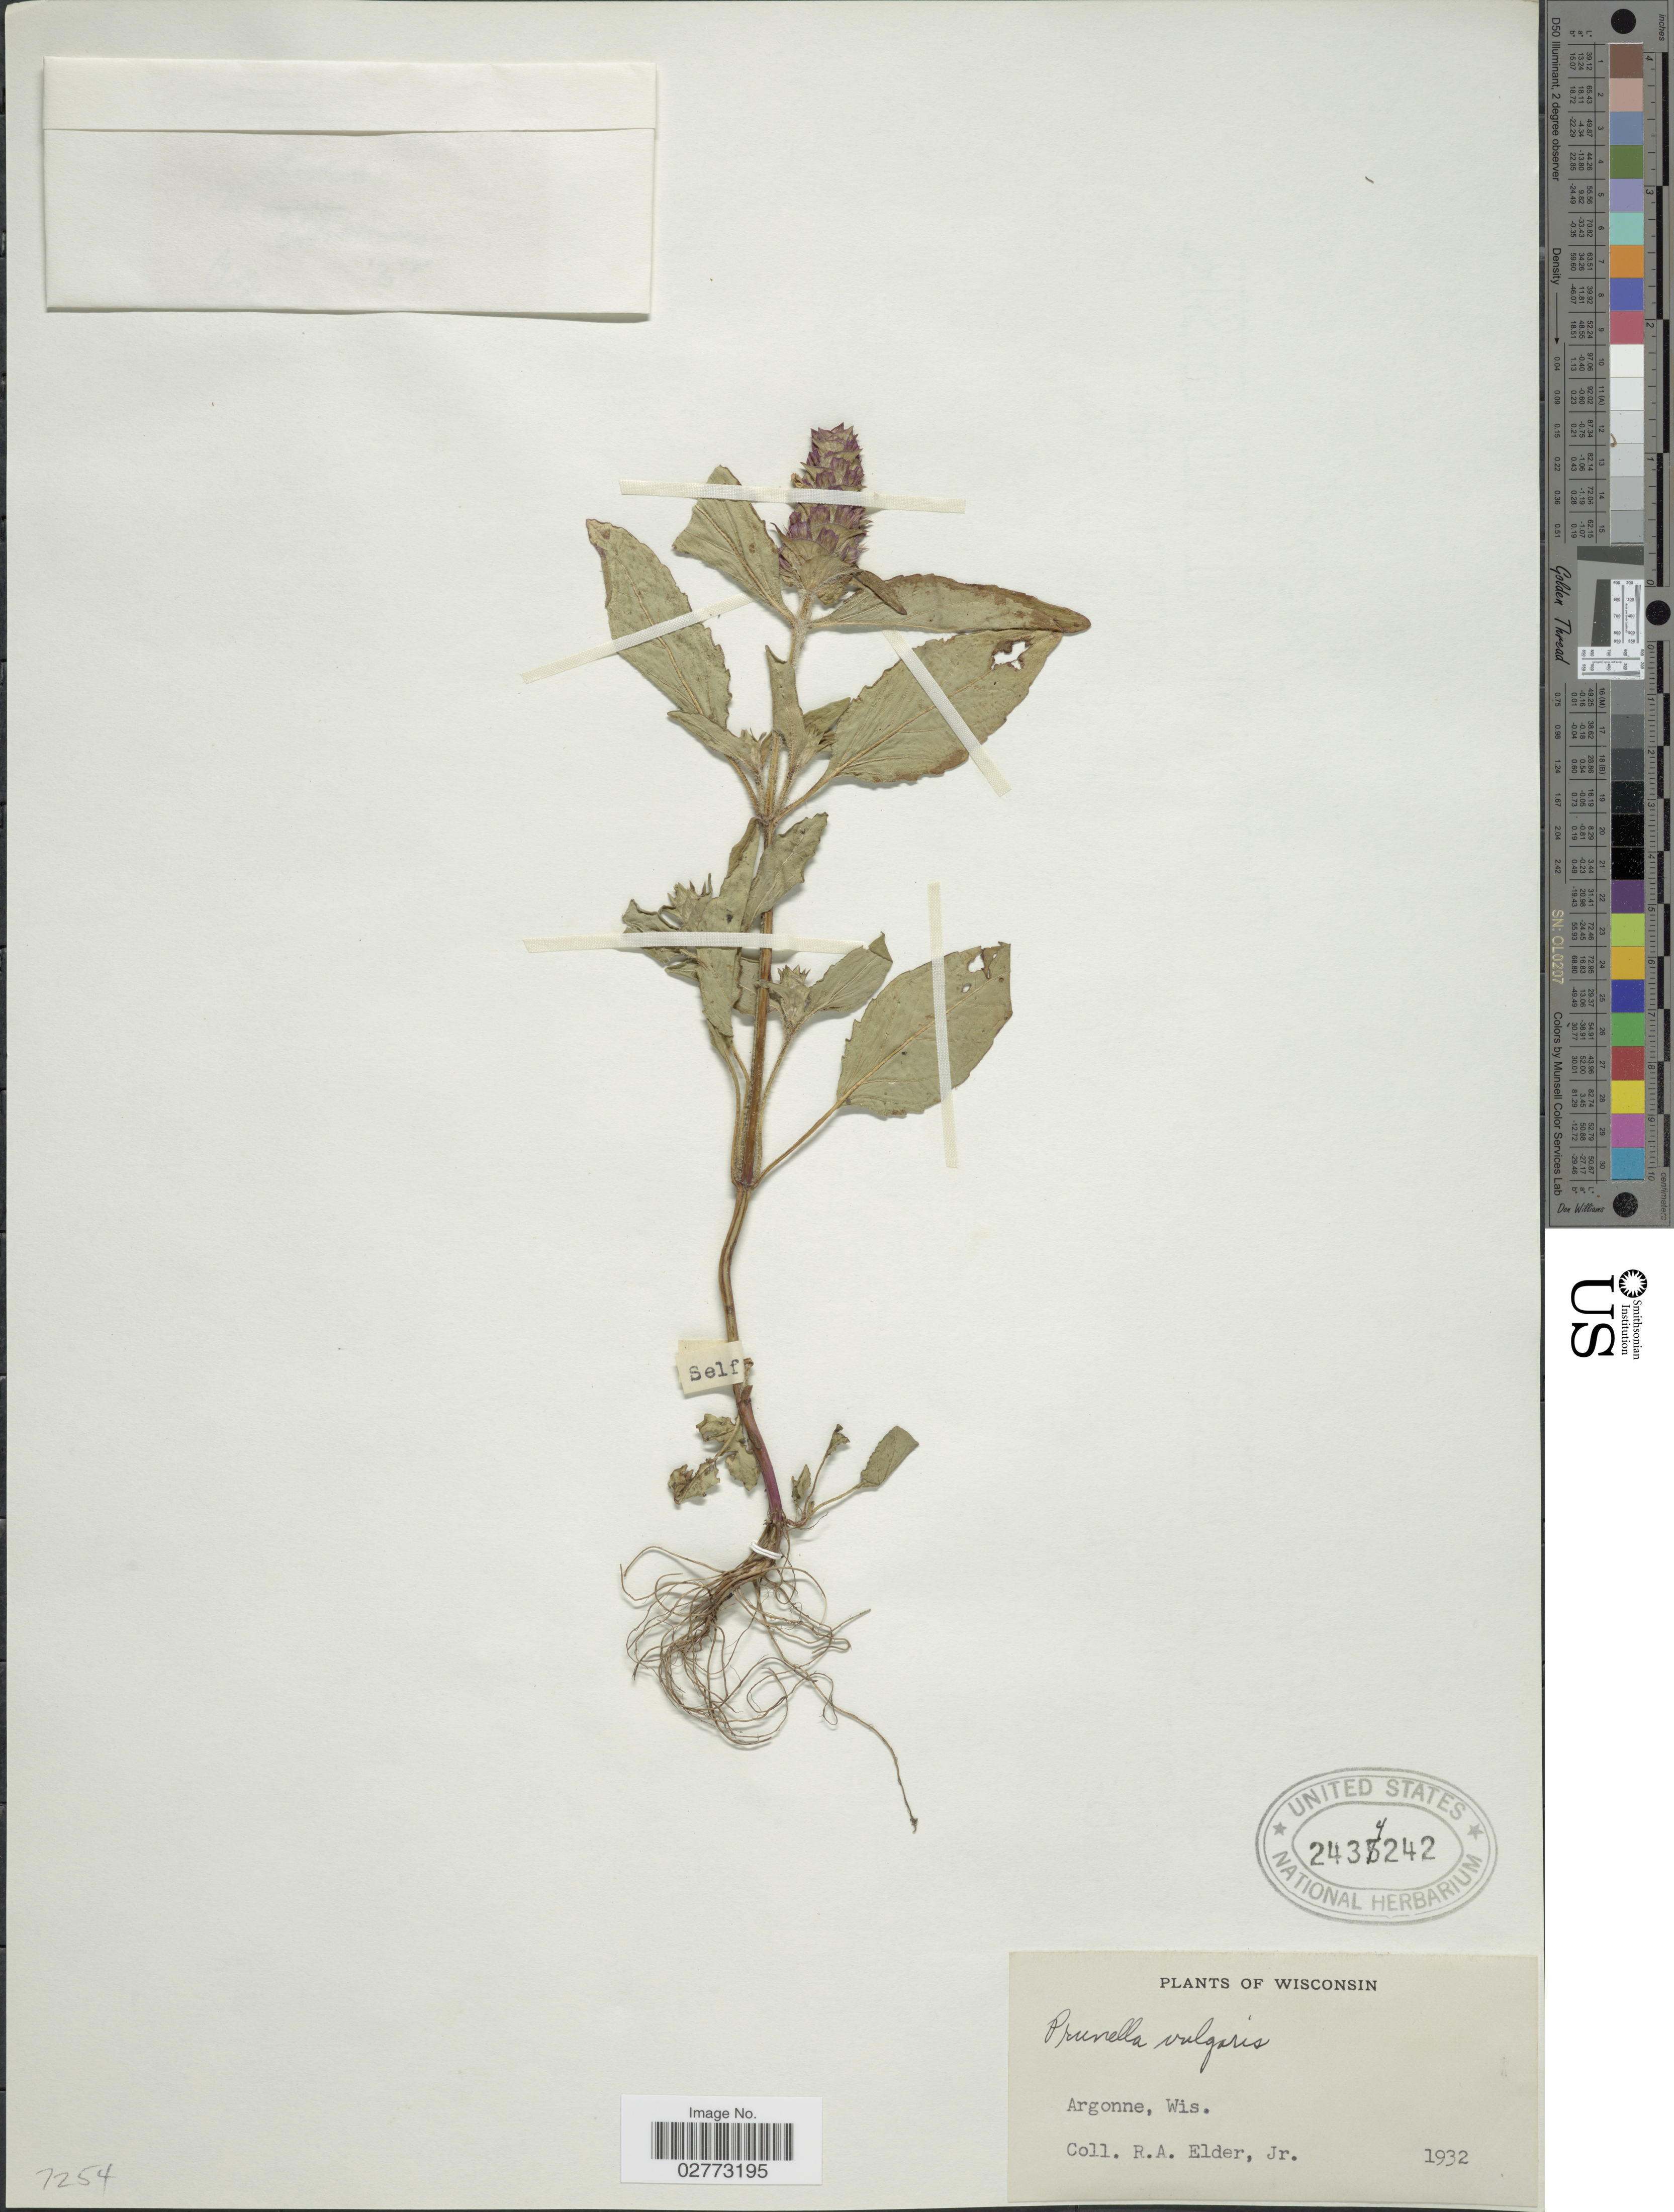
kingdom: Plantae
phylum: Tracheophyta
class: Magnoliopsida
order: Lamiales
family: Lamiaceae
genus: Prunella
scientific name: Prunella vulgaris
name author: L.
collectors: R. Elder Jr.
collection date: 1932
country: United States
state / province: Wisconsin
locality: Argonne, Wis.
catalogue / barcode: US 2434242